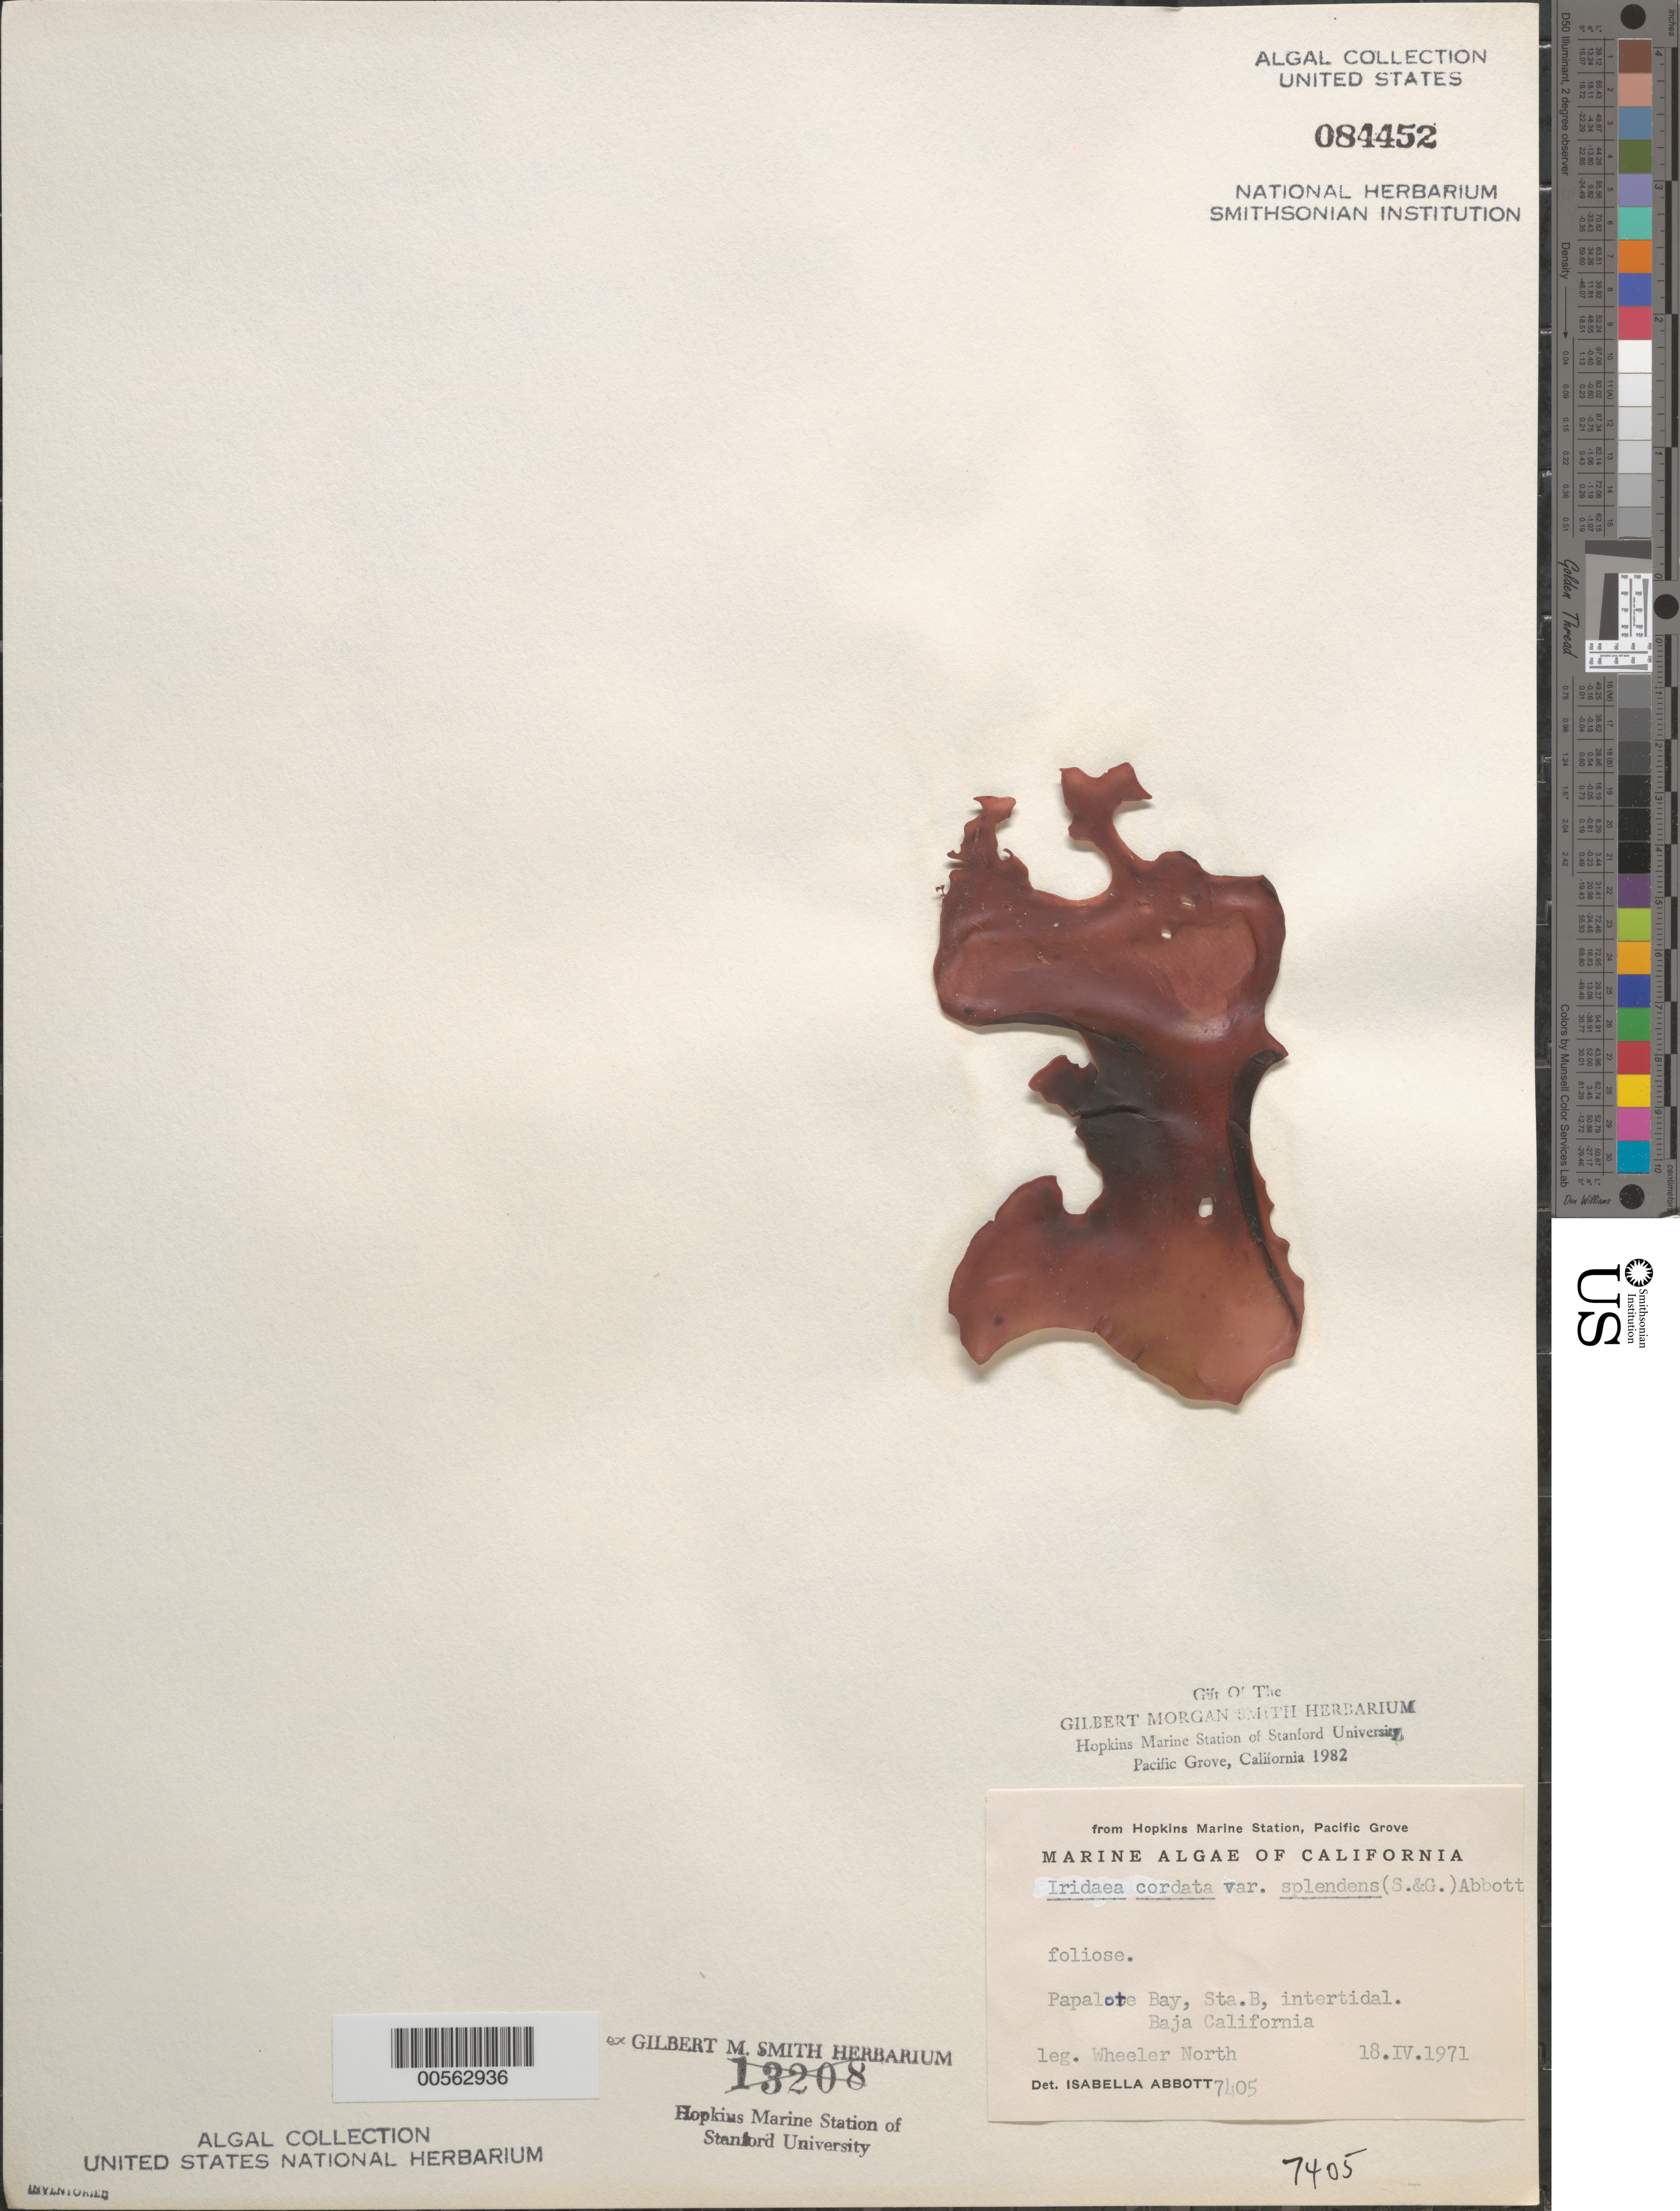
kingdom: Plantae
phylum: Rhodophyta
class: Florideophyceae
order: Gigartinales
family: Gigartinaceae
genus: Iridaea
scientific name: Iridaea cordata var. splendens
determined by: Abbott, Isabella A.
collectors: W. North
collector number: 7405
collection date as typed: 18 Apr 1971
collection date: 1971-04-18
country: Mexico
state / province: Baja California Norte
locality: Papolote Bay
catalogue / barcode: US 84452